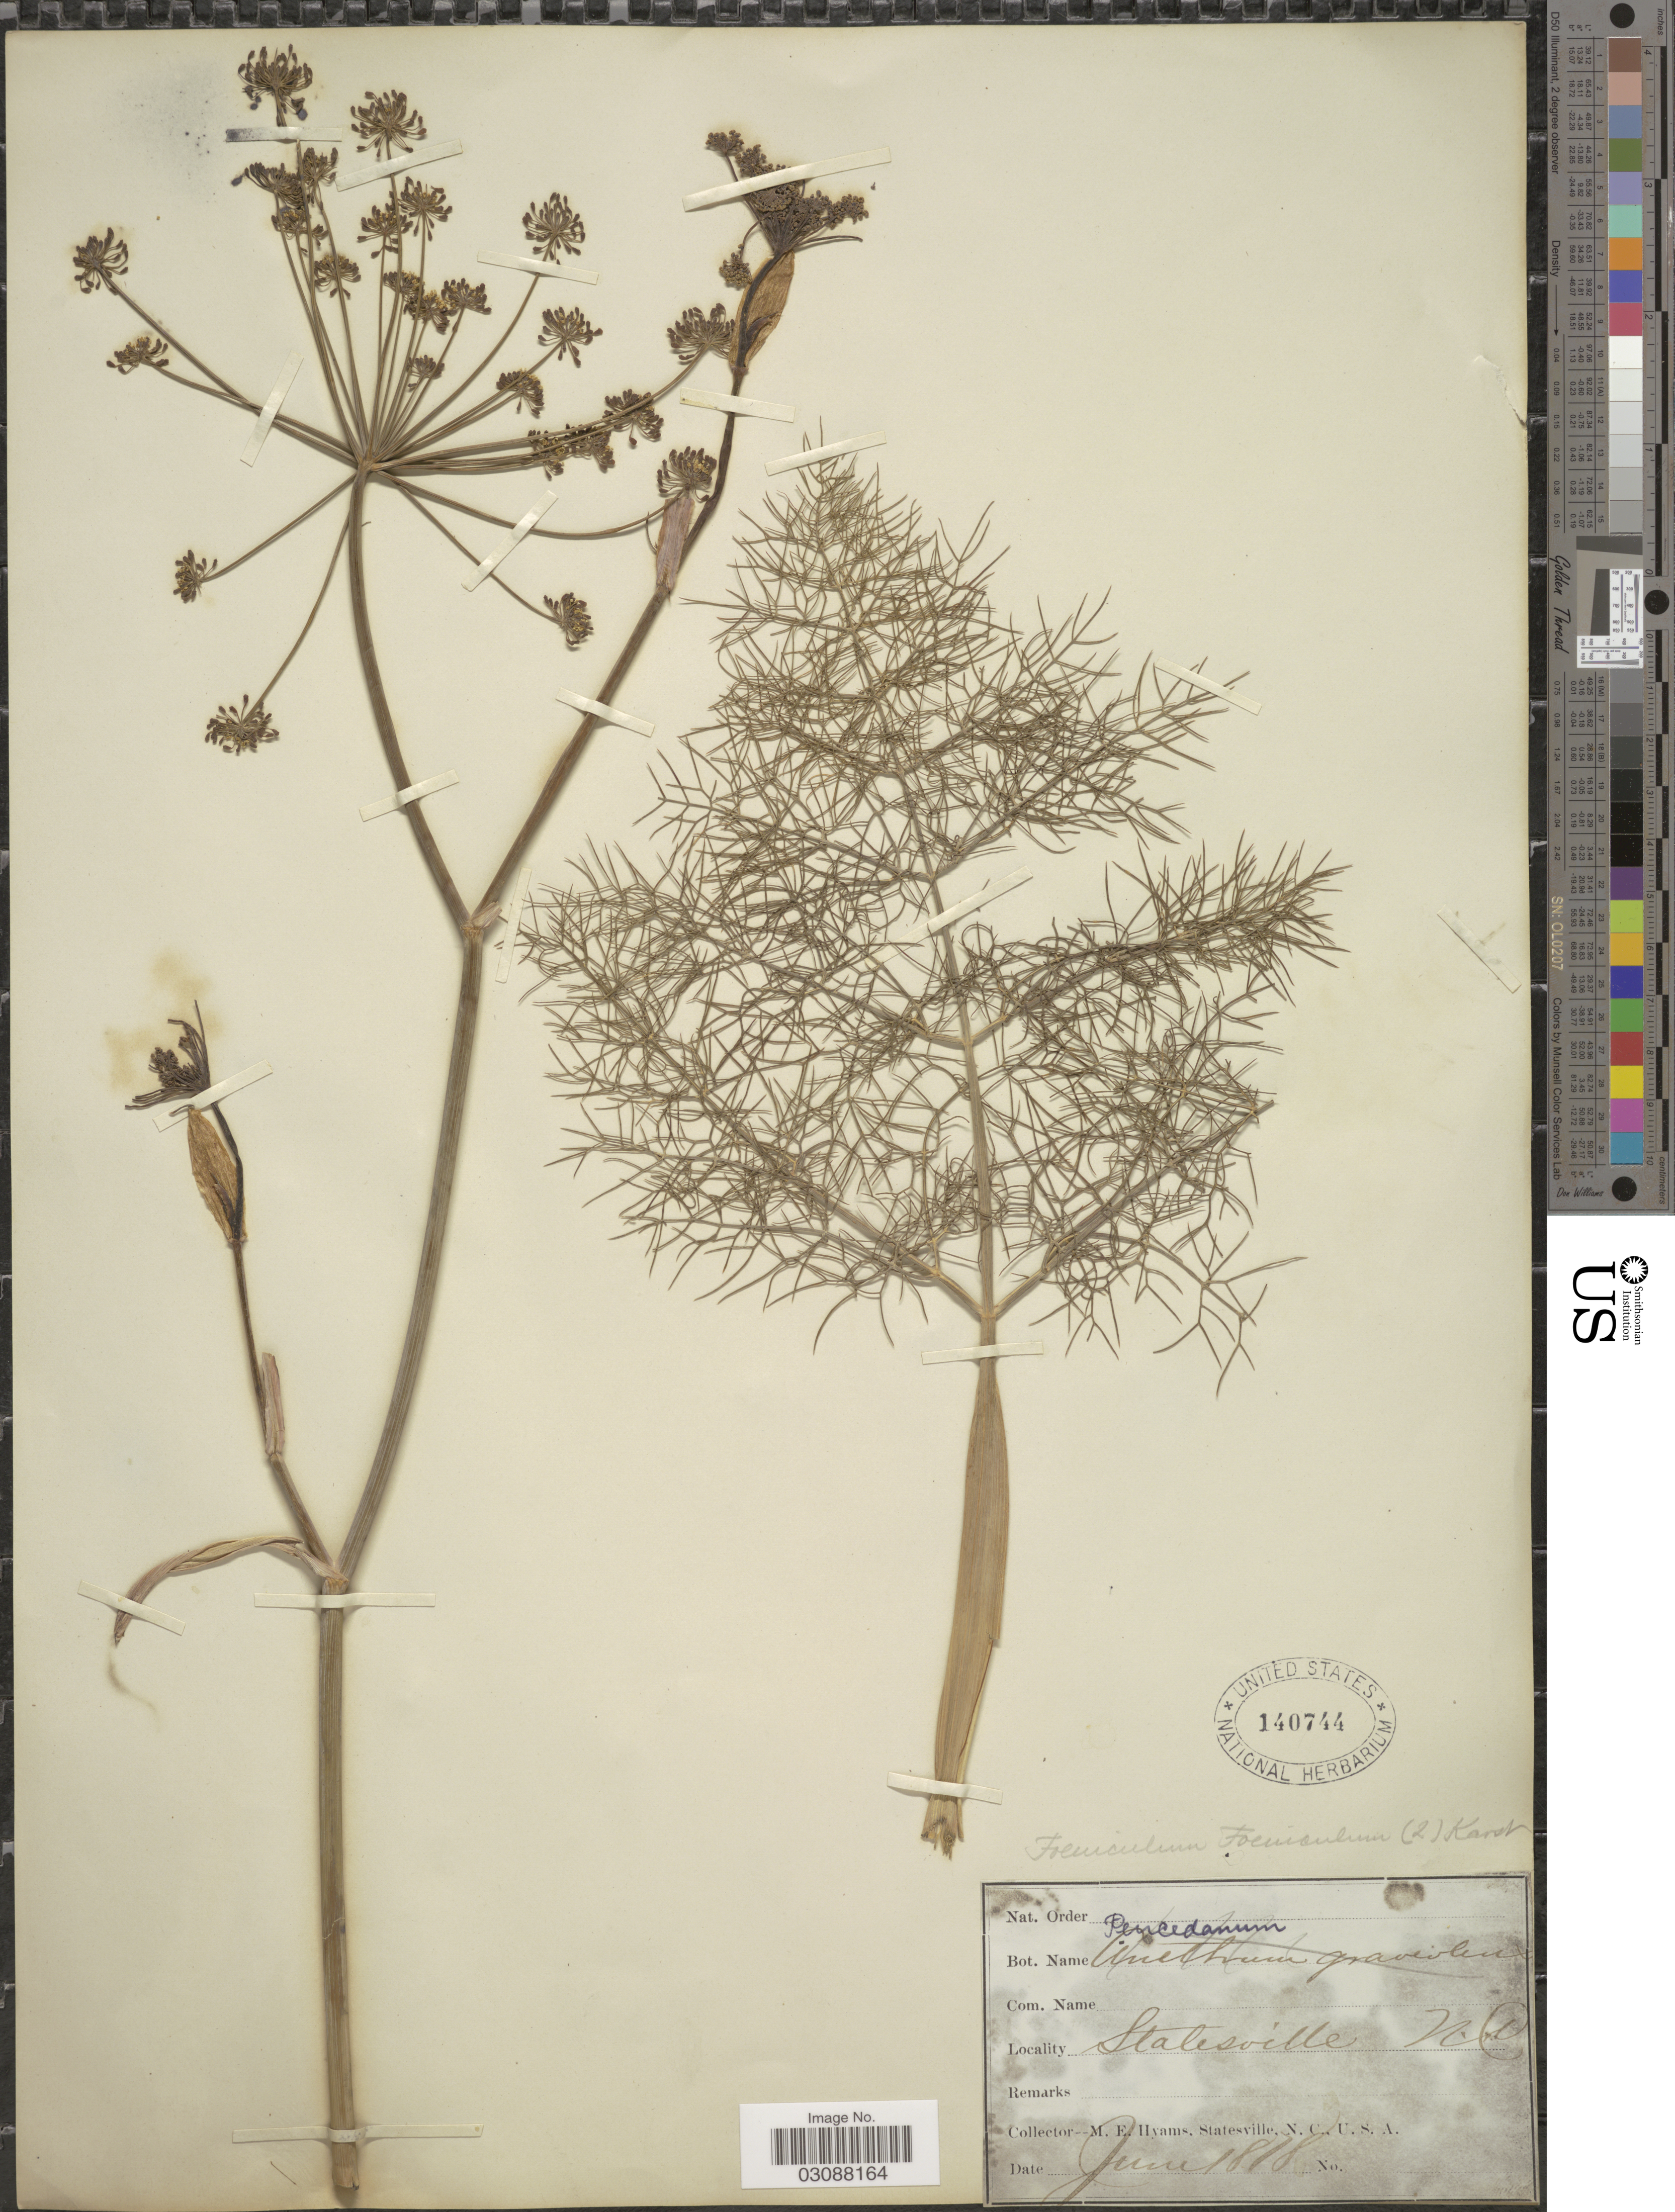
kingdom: Plantae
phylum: Tracheophyta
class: Magnoliopsida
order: Apiales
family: Apiaceae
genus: Foeniculum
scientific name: Foeniculum vulgare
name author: Mill.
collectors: M. E. Hyams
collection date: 1808-06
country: United States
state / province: North Carolina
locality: Statesville.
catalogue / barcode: US 140744